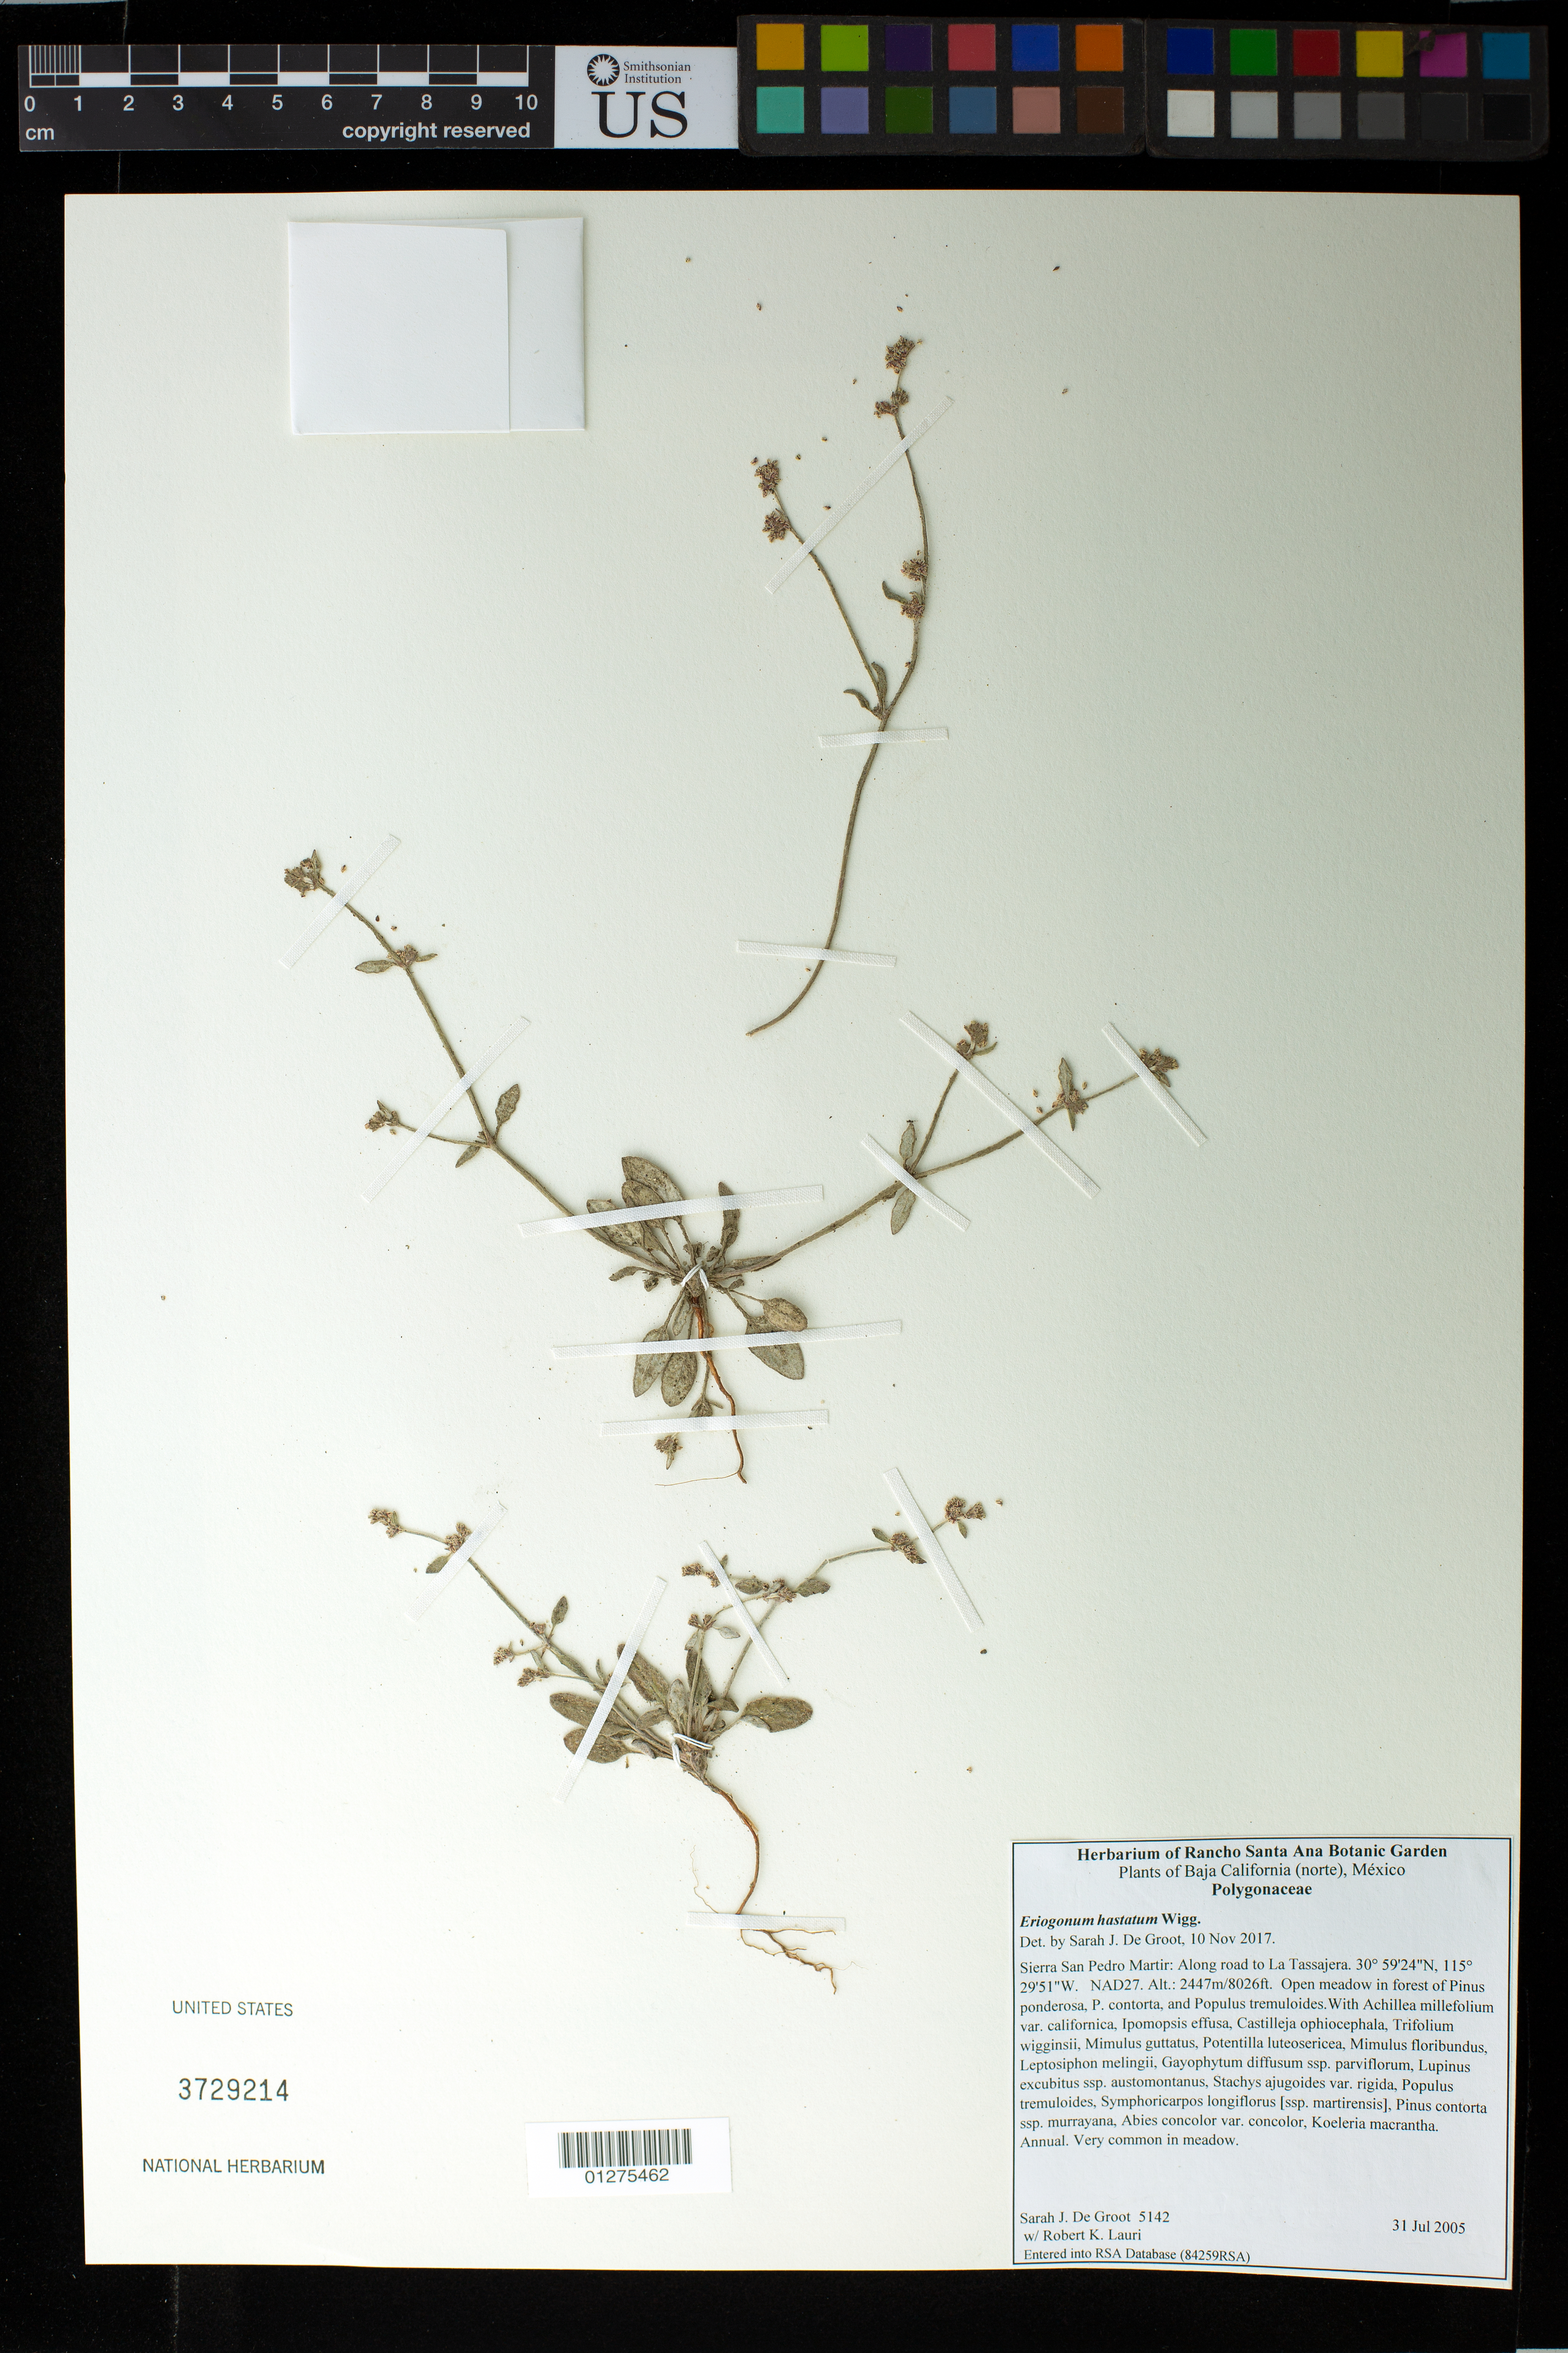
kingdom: Plantae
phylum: Tracheophyta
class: Magnoliopsida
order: Caryophyllales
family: Polygonaceae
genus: Eriogonum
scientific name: Eriogonum hastatum Wiggins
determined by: De Groot, Sarah J.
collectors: S. De Groot & R. Lauri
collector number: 5142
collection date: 2005-07-31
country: Mexico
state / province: Baja California Norte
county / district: Ensenada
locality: Sierra San Pedro Martir, along road to La Tassajera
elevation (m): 2447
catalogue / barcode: US 3729214